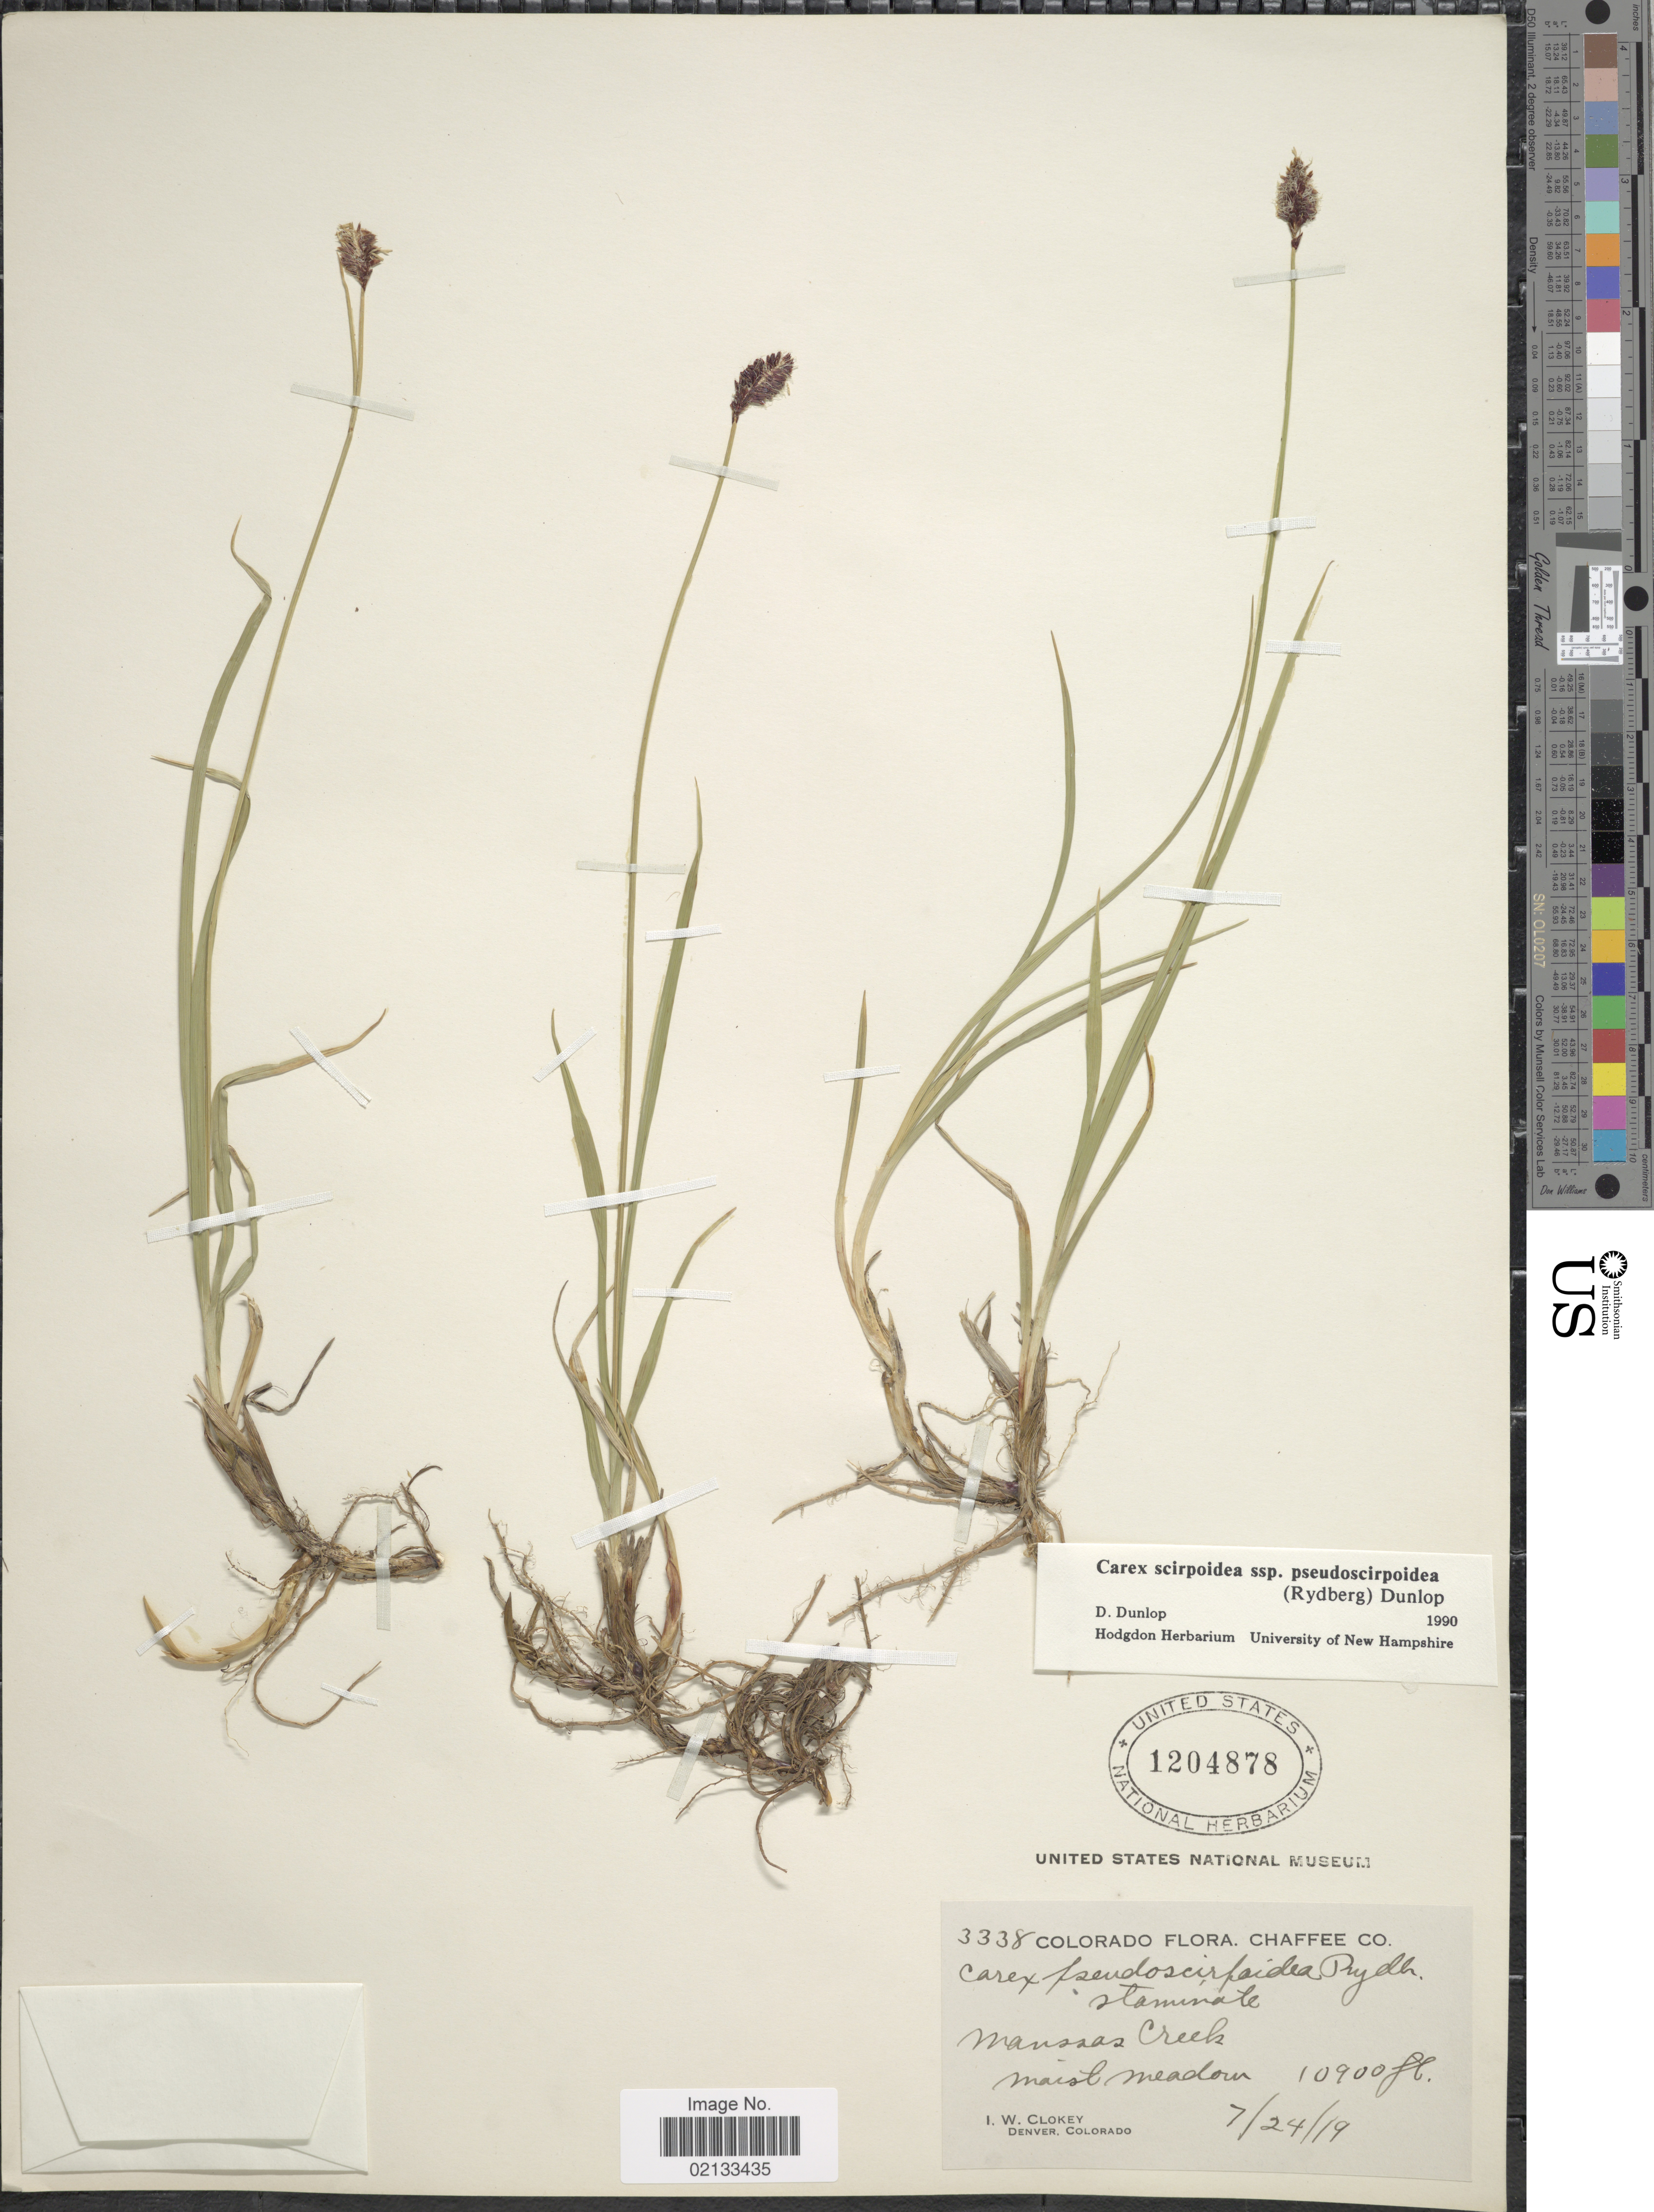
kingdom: Plantae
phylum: Tracheophyta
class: Liliopsida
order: Poales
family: Cyperaceae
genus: Carex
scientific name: Carex scirpoidea subsp. pseudoscirpoidea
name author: (Rydb.) Dunlop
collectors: I. W. Clokey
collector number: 3338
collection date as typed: Transcribed d/m/y: 24/7/19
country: United States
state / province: Colorado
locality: Chaffee Co, Manssas Creek, Moist meadow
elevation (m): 3322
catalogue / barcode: US 1204878